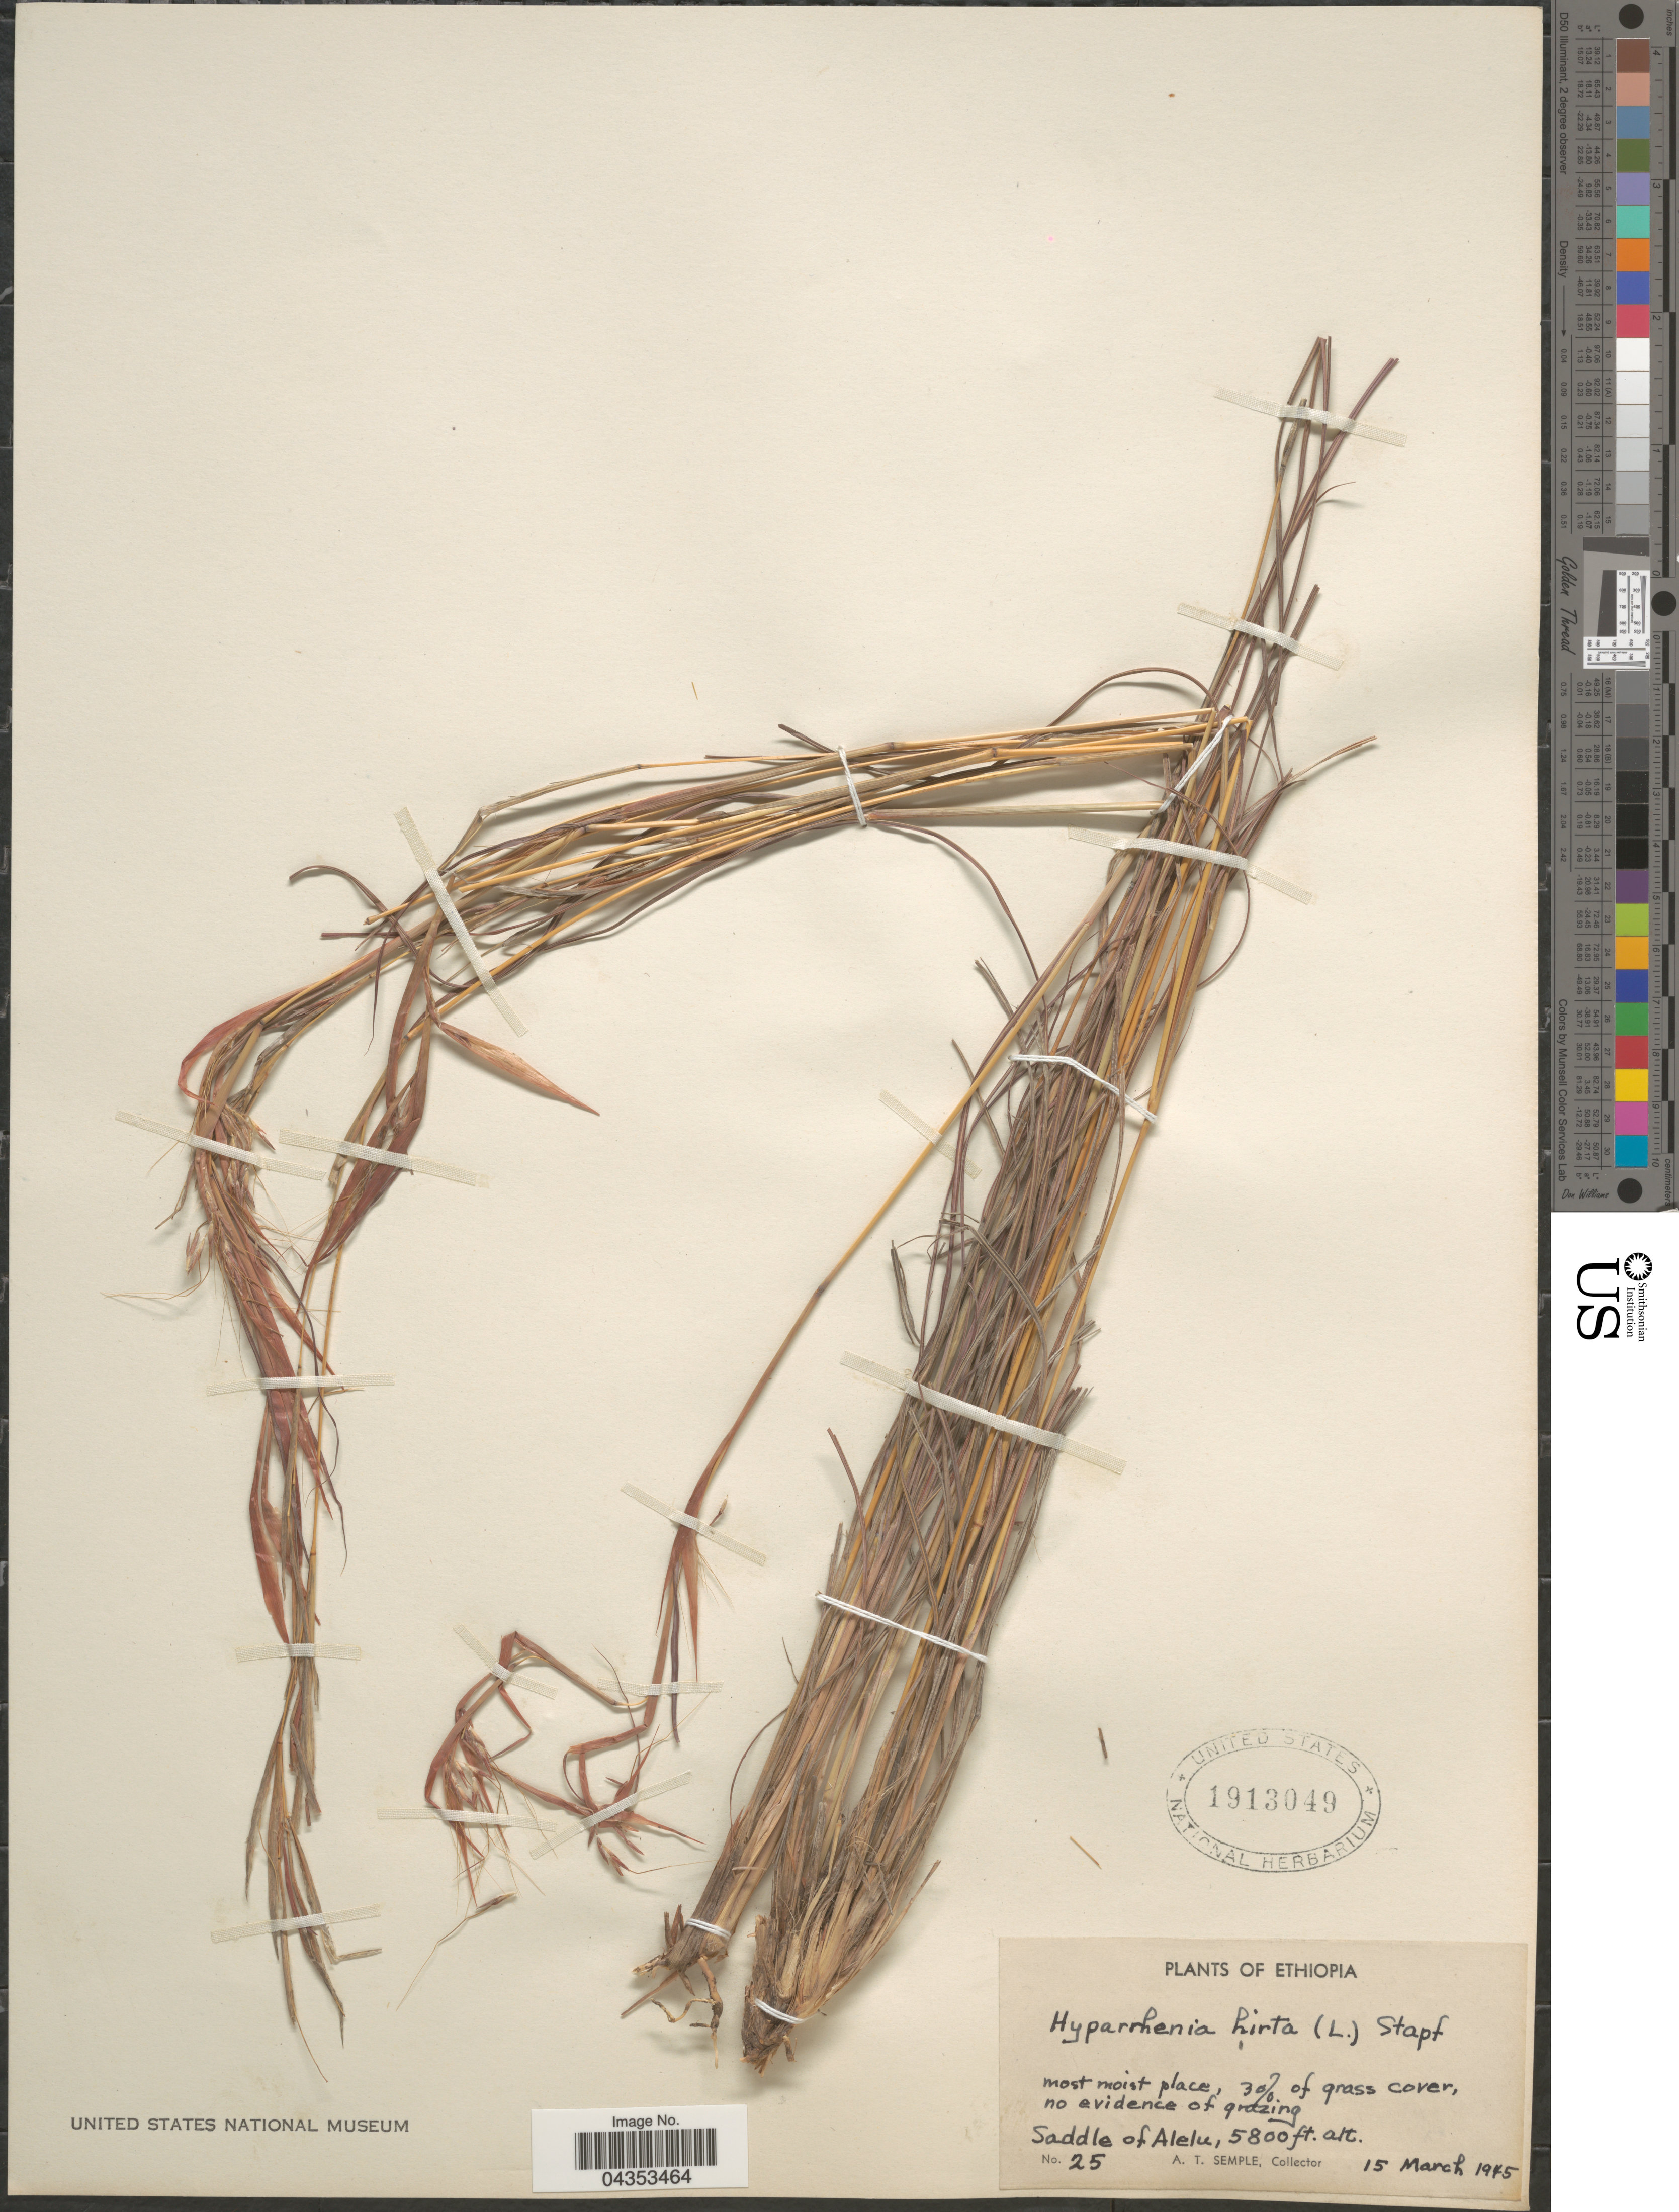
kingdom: Plantae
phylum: Tracheophyta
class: Liliopsida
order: Poales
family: Poaceae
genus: Hyparrhenia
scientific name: Hyparrhenia hirta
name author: (L.) Stapf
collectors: A. Semple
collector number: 25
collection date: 1945-03-15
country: Ethiopia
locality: Saddle of Alelu.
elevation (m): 1768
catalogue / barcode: US 1913049